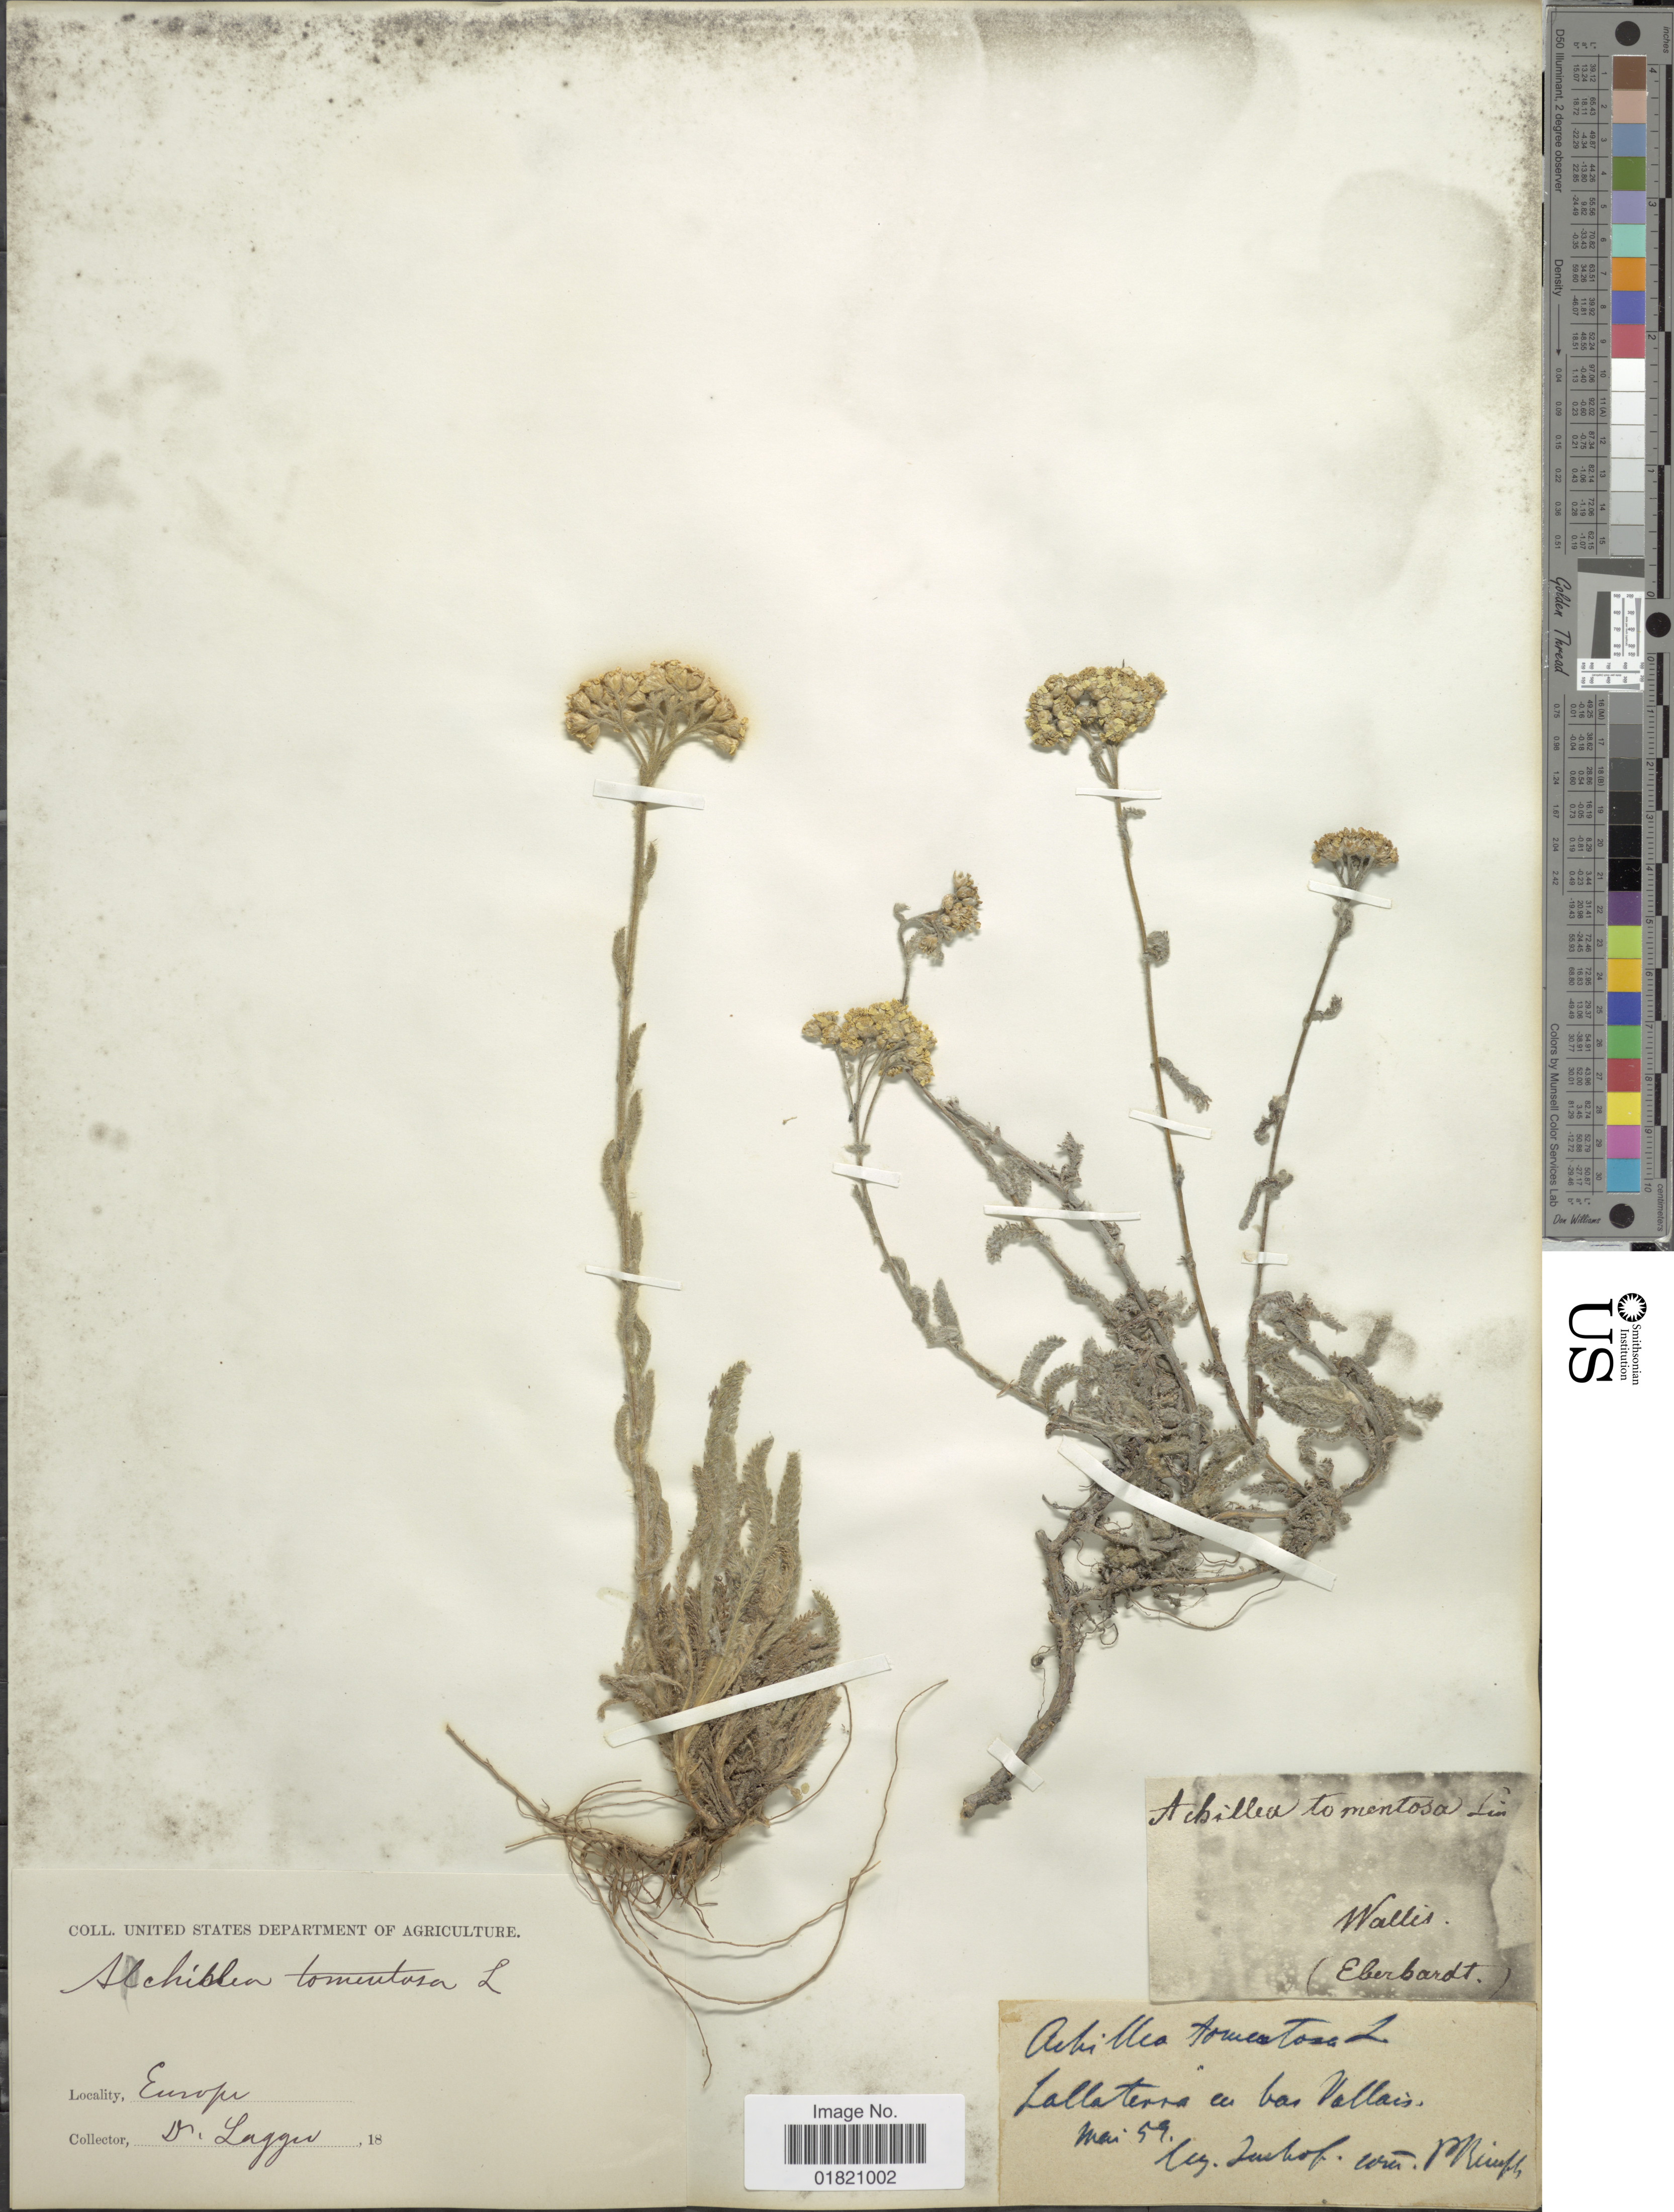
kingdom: Plantae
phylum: Tracheophyta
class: Magnoliopsida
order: Asterales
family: Asteraceae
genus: Achillea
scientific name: Achillea tomentosa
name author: L.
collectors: F. J. Lagger, Sushof & Eberhardt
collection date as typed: Transcribed d/m/y: /5/59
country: Switzerland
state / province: Valais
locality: Wallis. Lallaterra en las Vallais